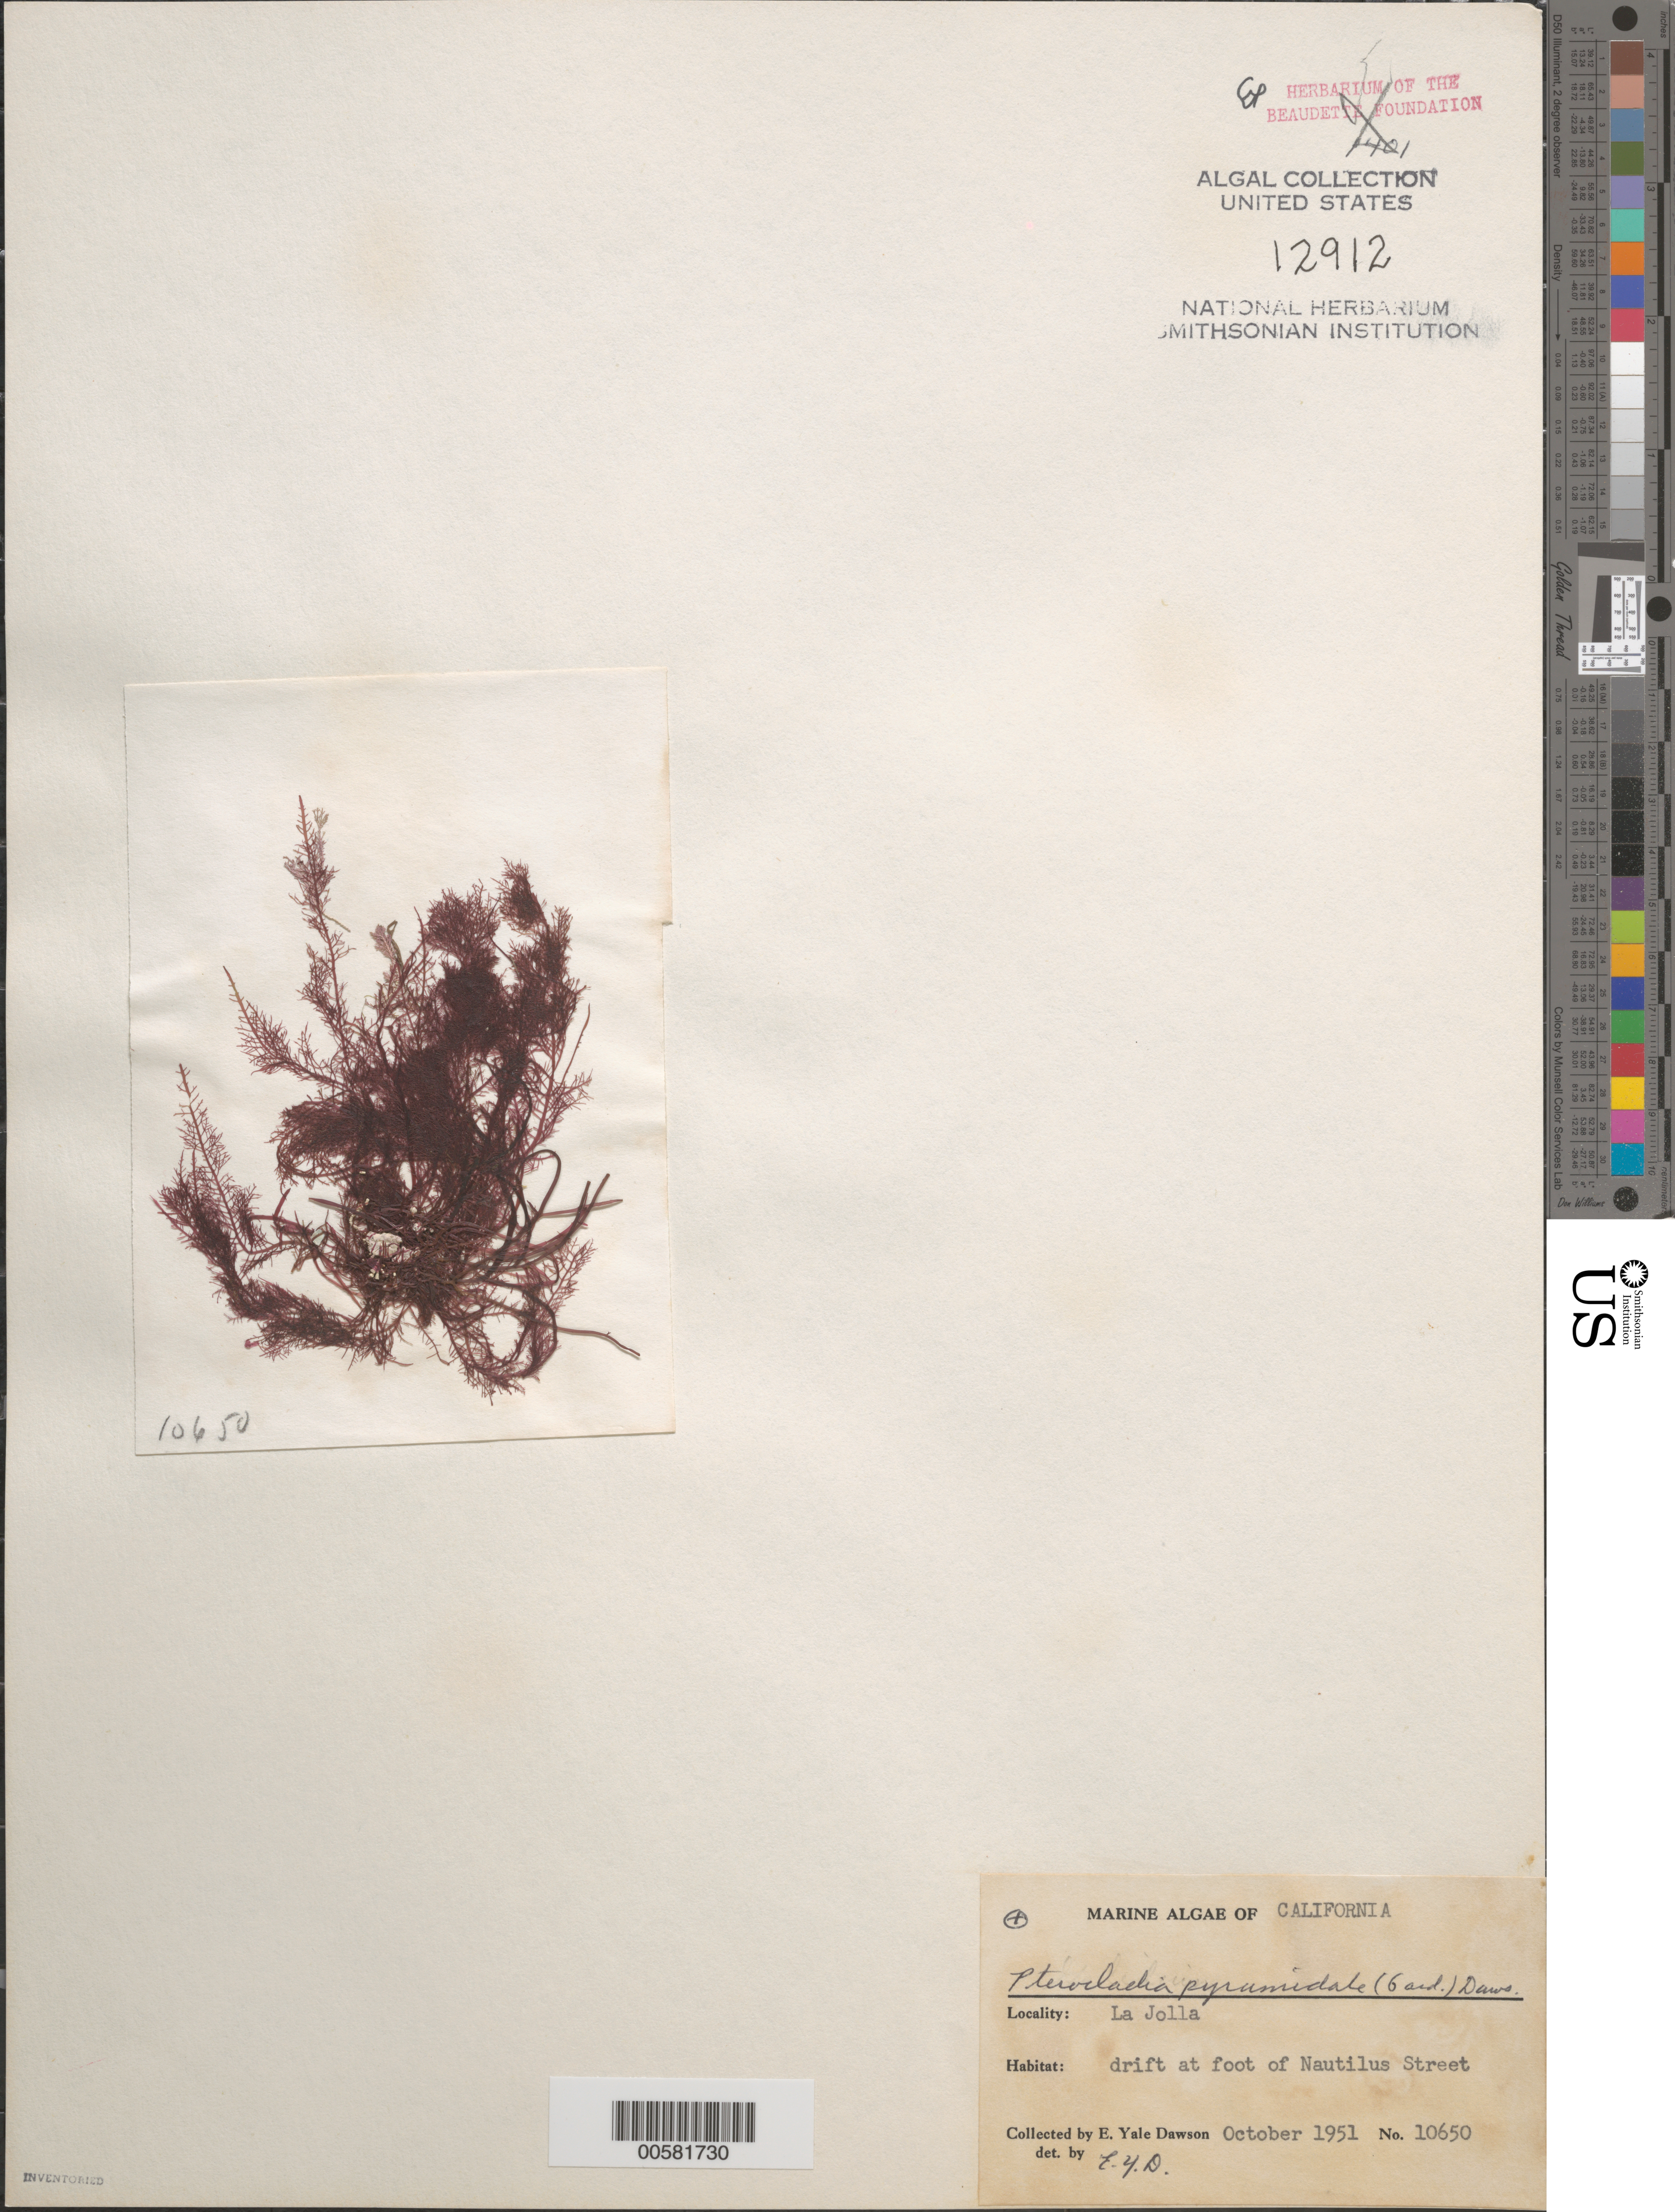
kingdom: Plantae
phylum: Rhodophyta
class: Florideophyceae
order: Gelidiales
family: Pterocladiaceae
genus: Pterocladiella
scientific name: Pterocladiella capillacea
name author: (S.G. Gmel.) Santelices & Hommers.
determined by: Algae name updating Project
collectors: E. Y. Dawson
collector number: EYD 10650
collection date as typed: Oct 1951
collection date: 1951-10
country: United States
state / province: California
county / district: San Diego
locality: La Jolla, foot of Nautilus Street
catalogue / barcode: US 12912